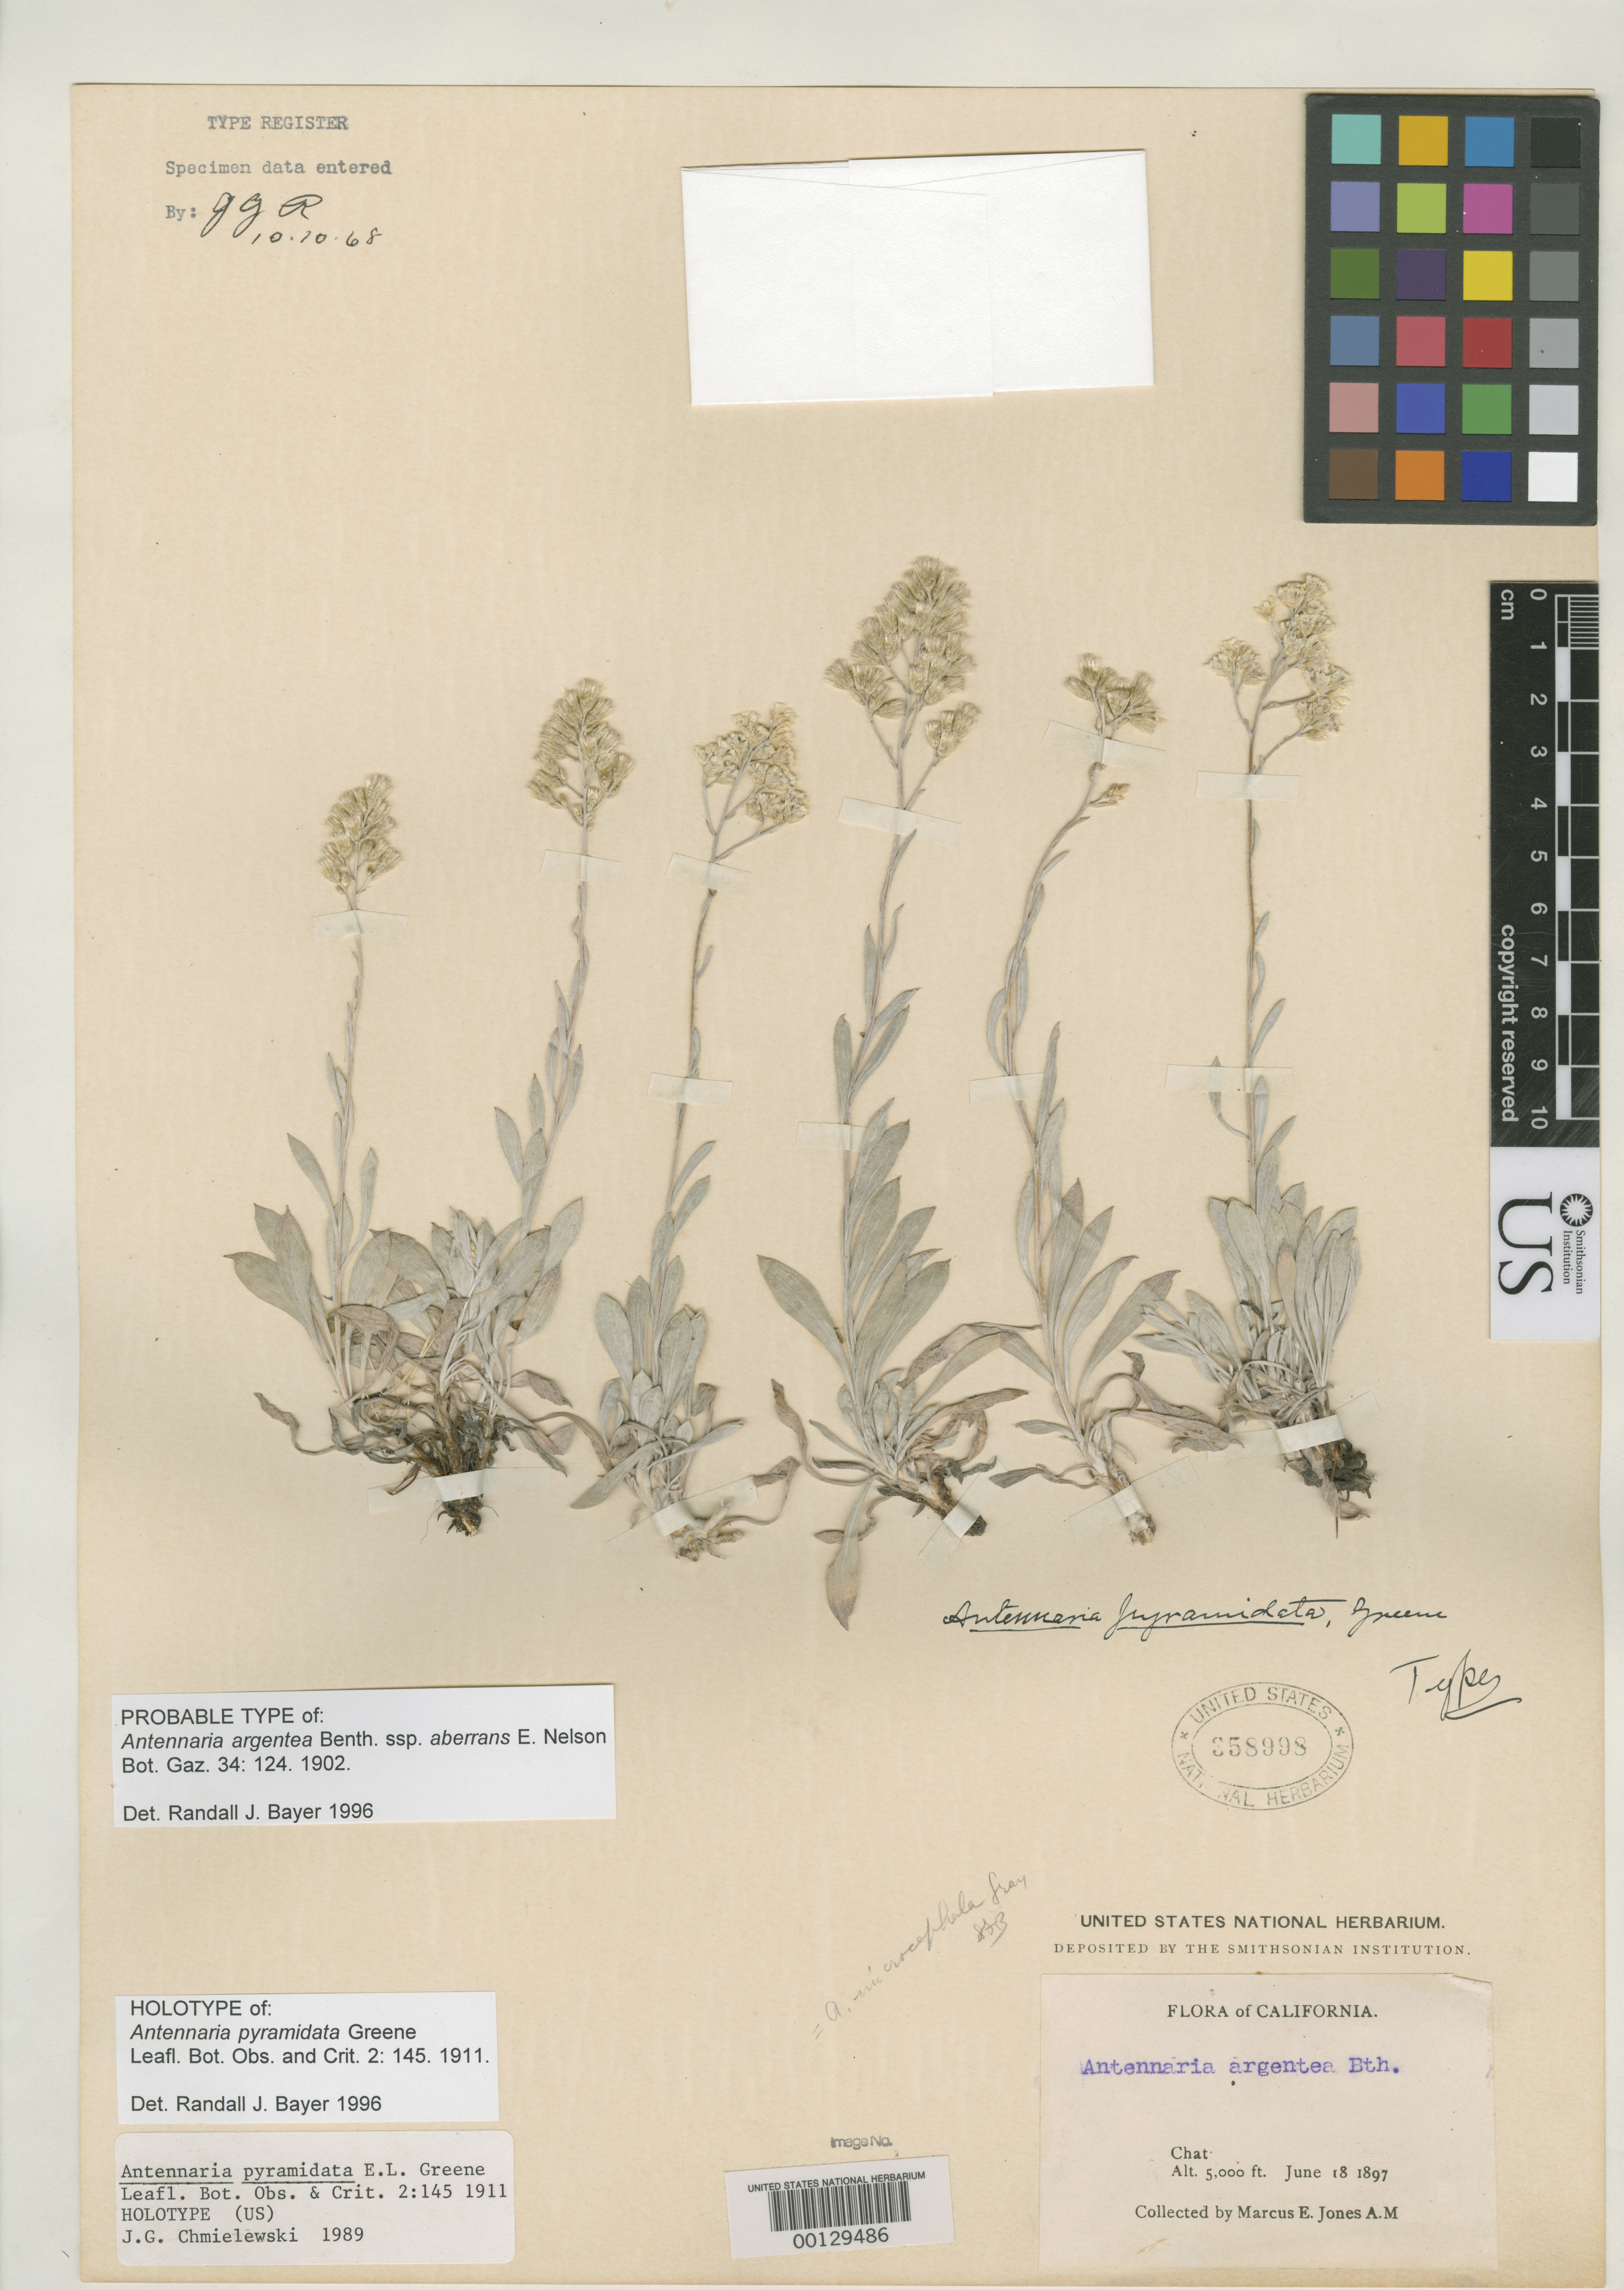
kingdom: Plantae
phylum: Tracheophyta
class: Magnoliopsida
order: Asterales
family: Asteraceae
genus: Antennaria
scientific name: Antennaria pyramidata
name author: Greene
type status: Holotype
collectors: M. E. Jones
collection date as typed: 18 Jun 1897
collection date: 1897-06-18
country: United States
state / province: California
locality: Chat.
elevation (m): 1524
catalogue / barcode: US 358998